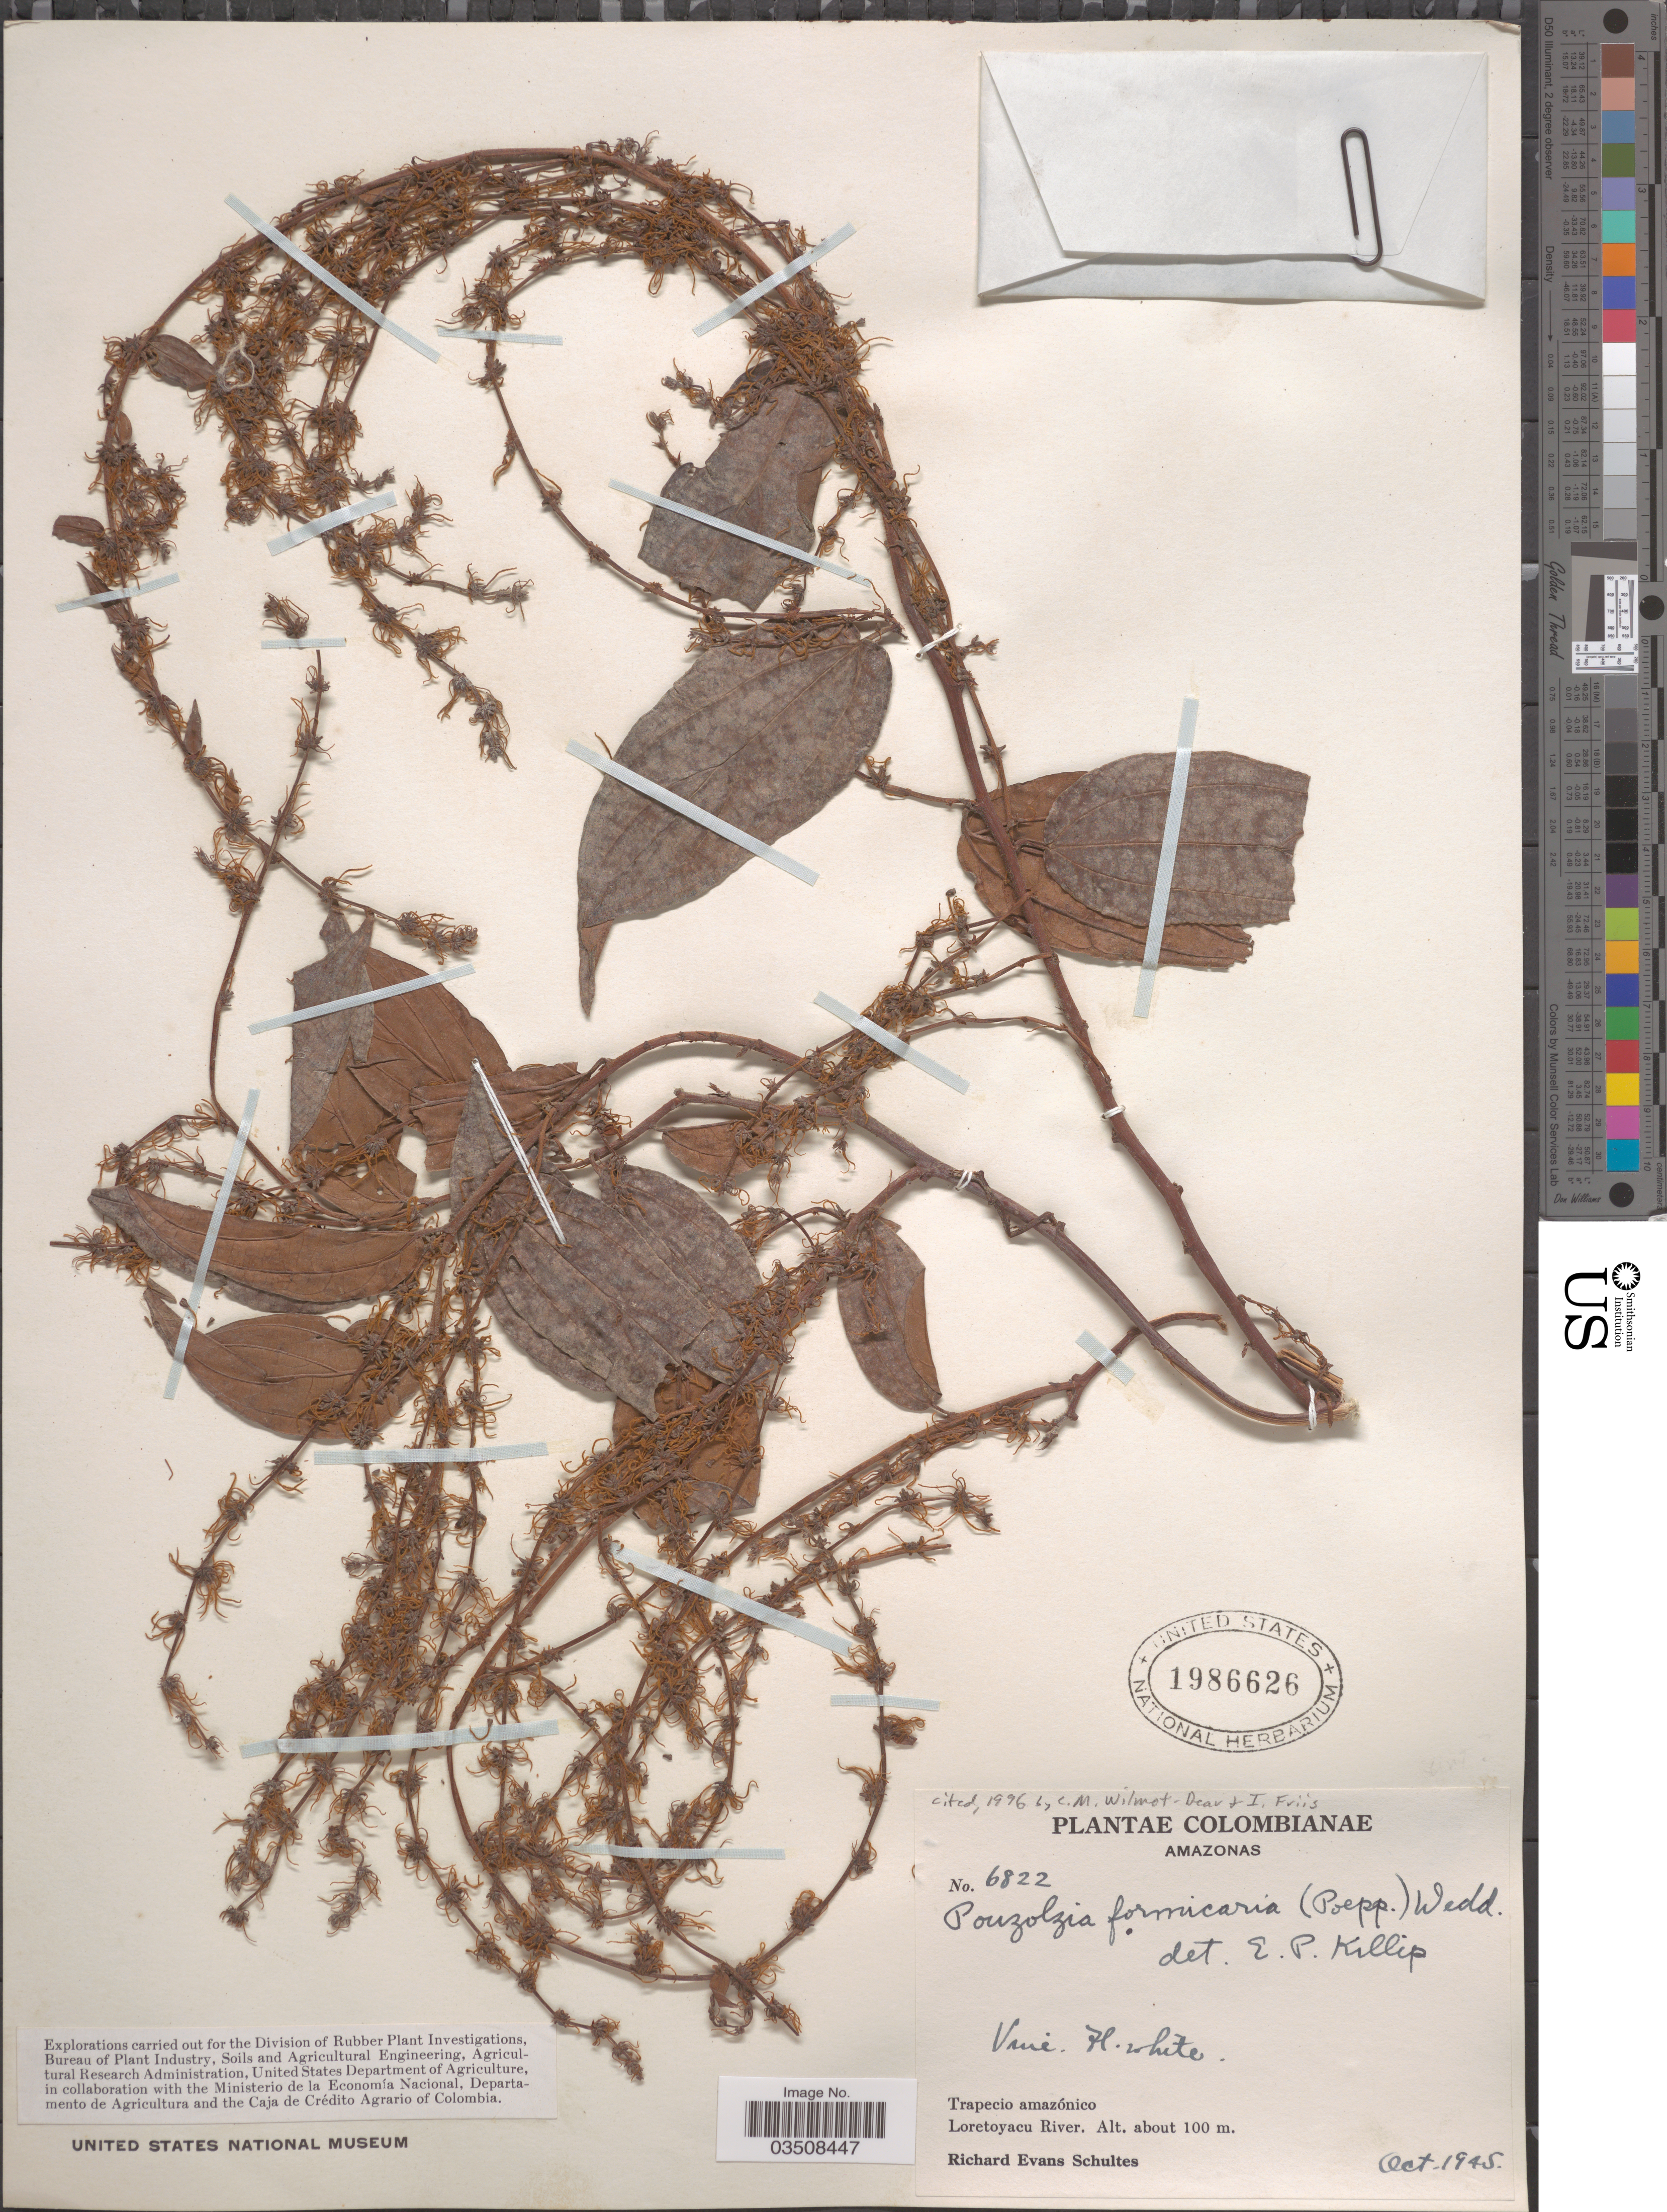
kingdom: Plantae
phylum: Tracheophyta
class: Magnoliopsida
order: Rosales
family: Urticaceae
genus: Pouzolzia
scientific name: Pouzolzia formicaria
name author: (Poepp. ex Wedd.) Wedd.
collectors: R. E. Schultes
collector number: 6822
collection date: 1945-10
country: Colombia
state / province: Amazônas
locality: Trapecio amazónico. Loretoyacu River.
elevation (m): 100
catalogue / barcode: US 1986626